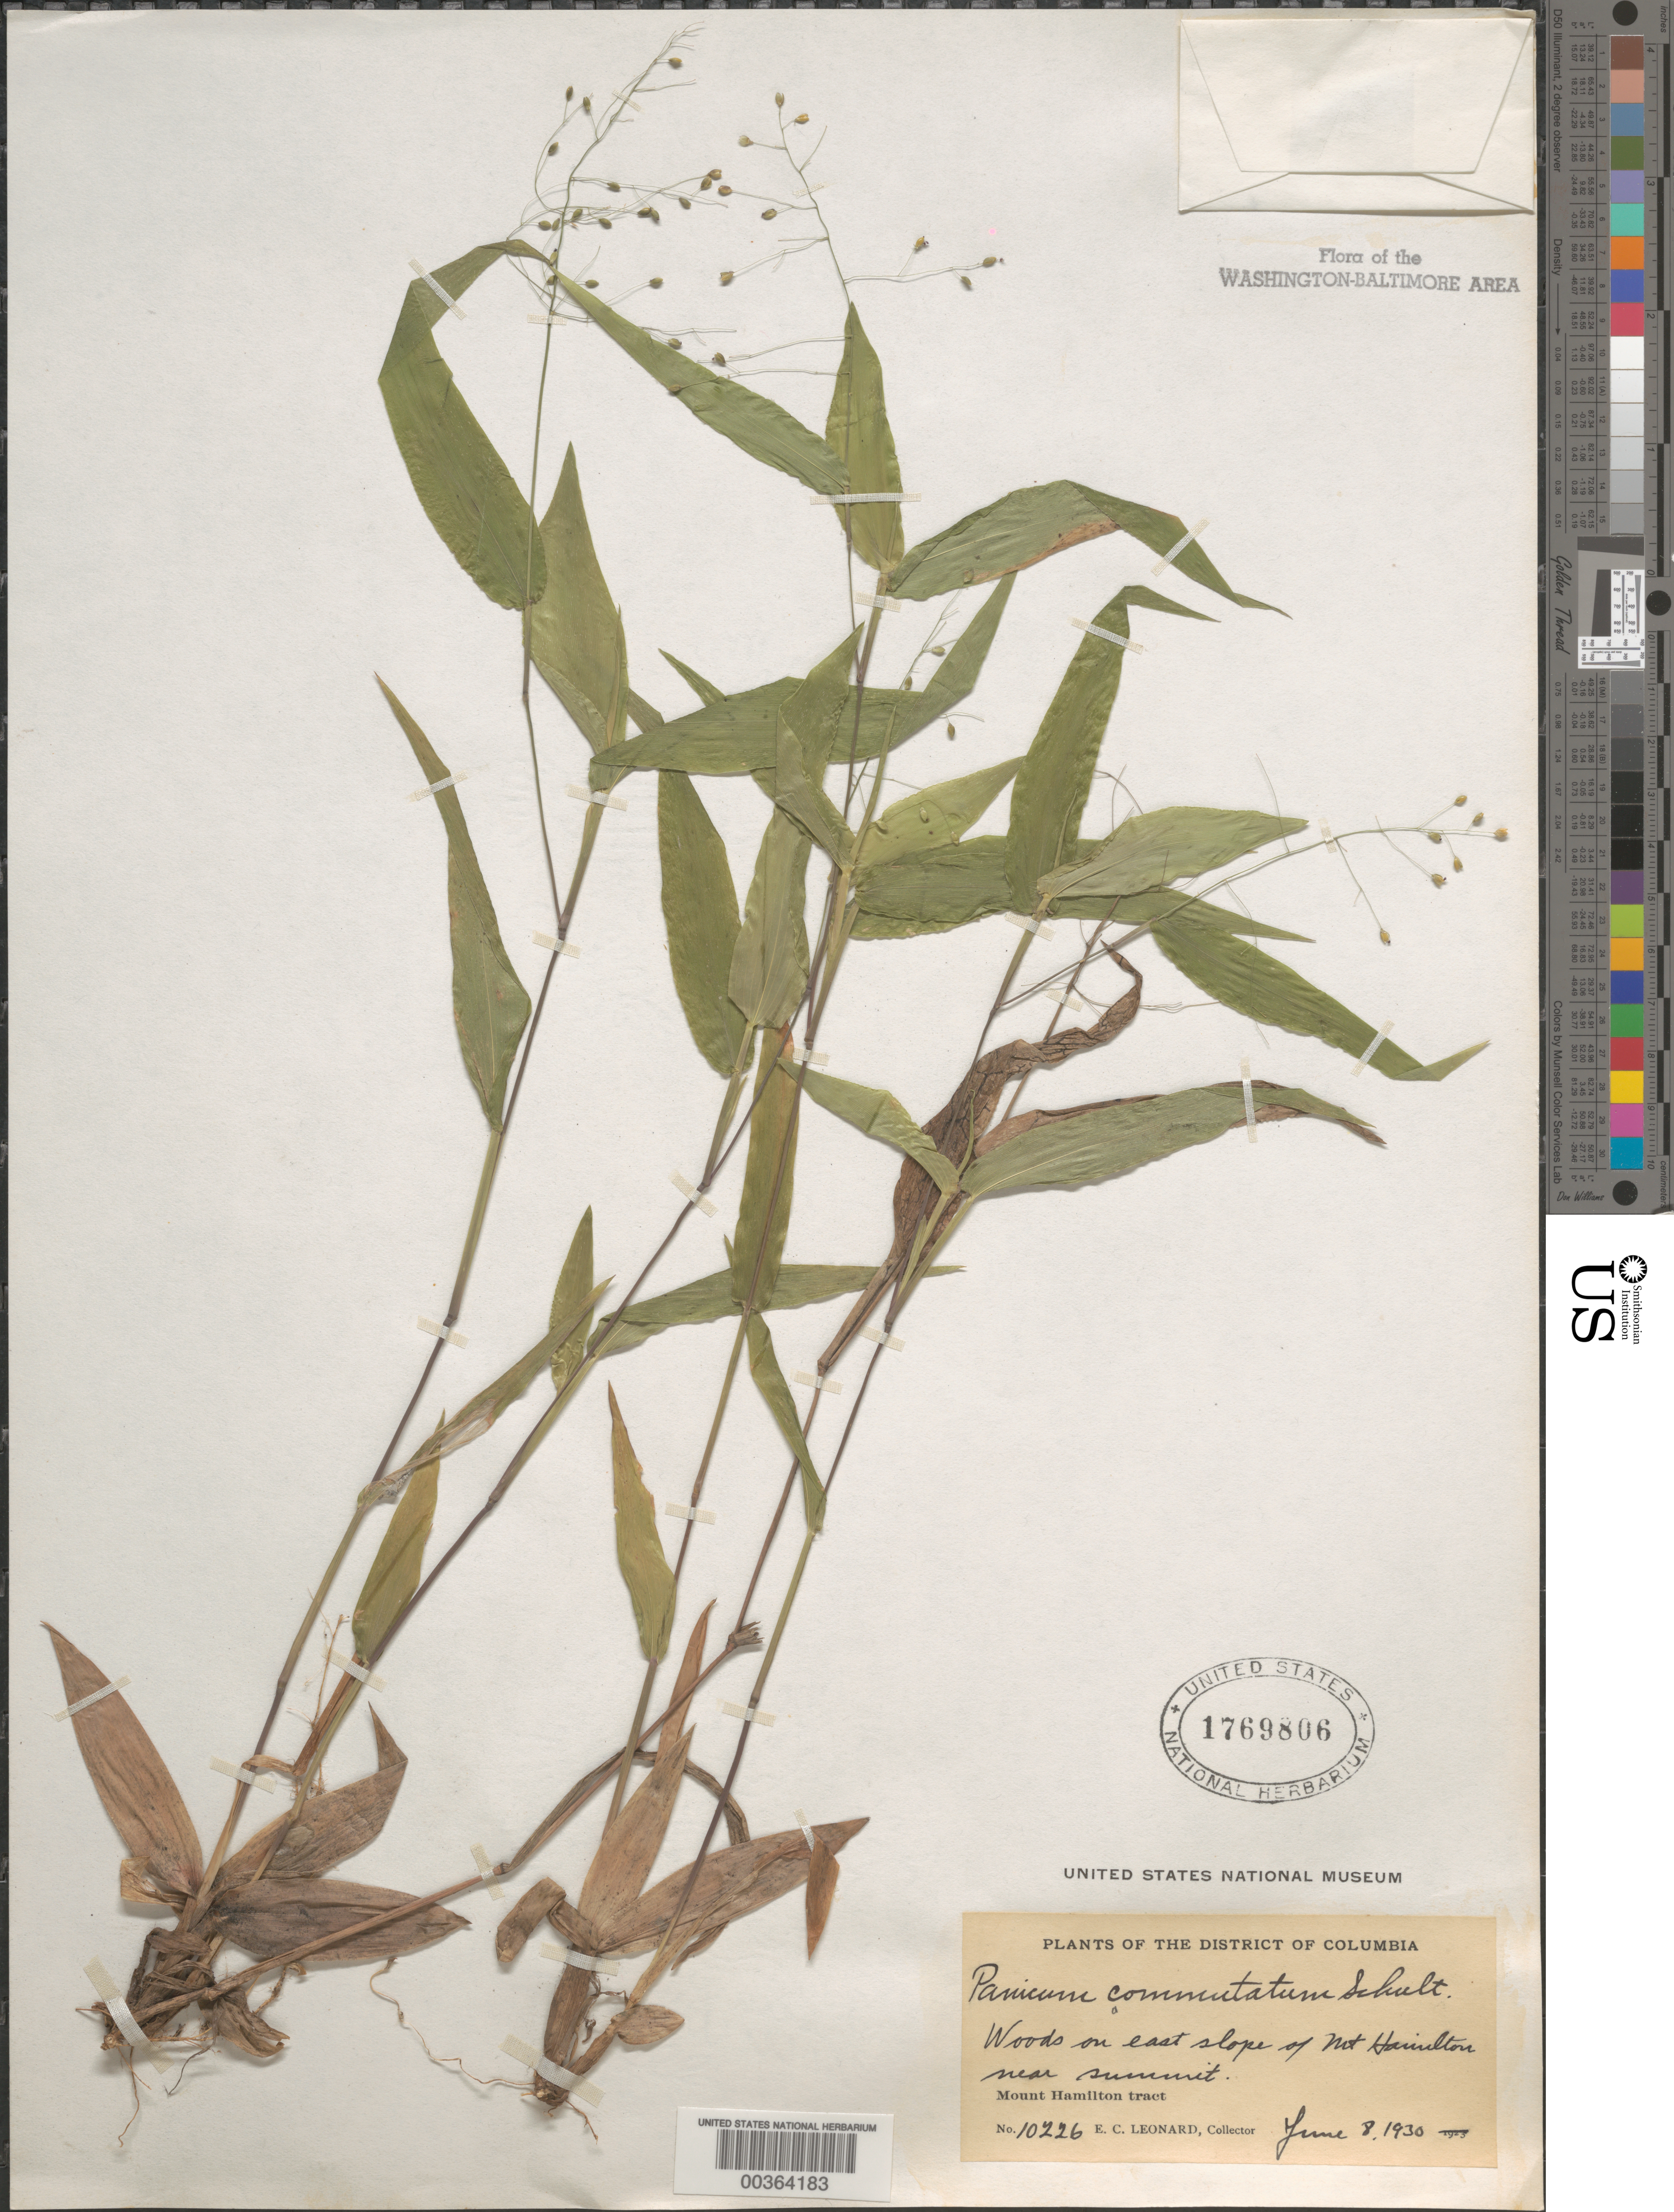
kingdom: Plantae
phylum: Tracheophyta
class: Liliopsida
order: Poales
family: Poaceae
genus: Dichanthelium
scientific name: Dichanthelium commutatum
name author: (Schult.) Gould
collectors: E. C. Leonard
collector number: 10226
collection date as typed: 08 Jun 1930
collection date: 1930-06-08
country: United States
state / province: District of Columbia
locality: Mt Hamilton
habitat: Woods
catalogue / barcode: US 1769806